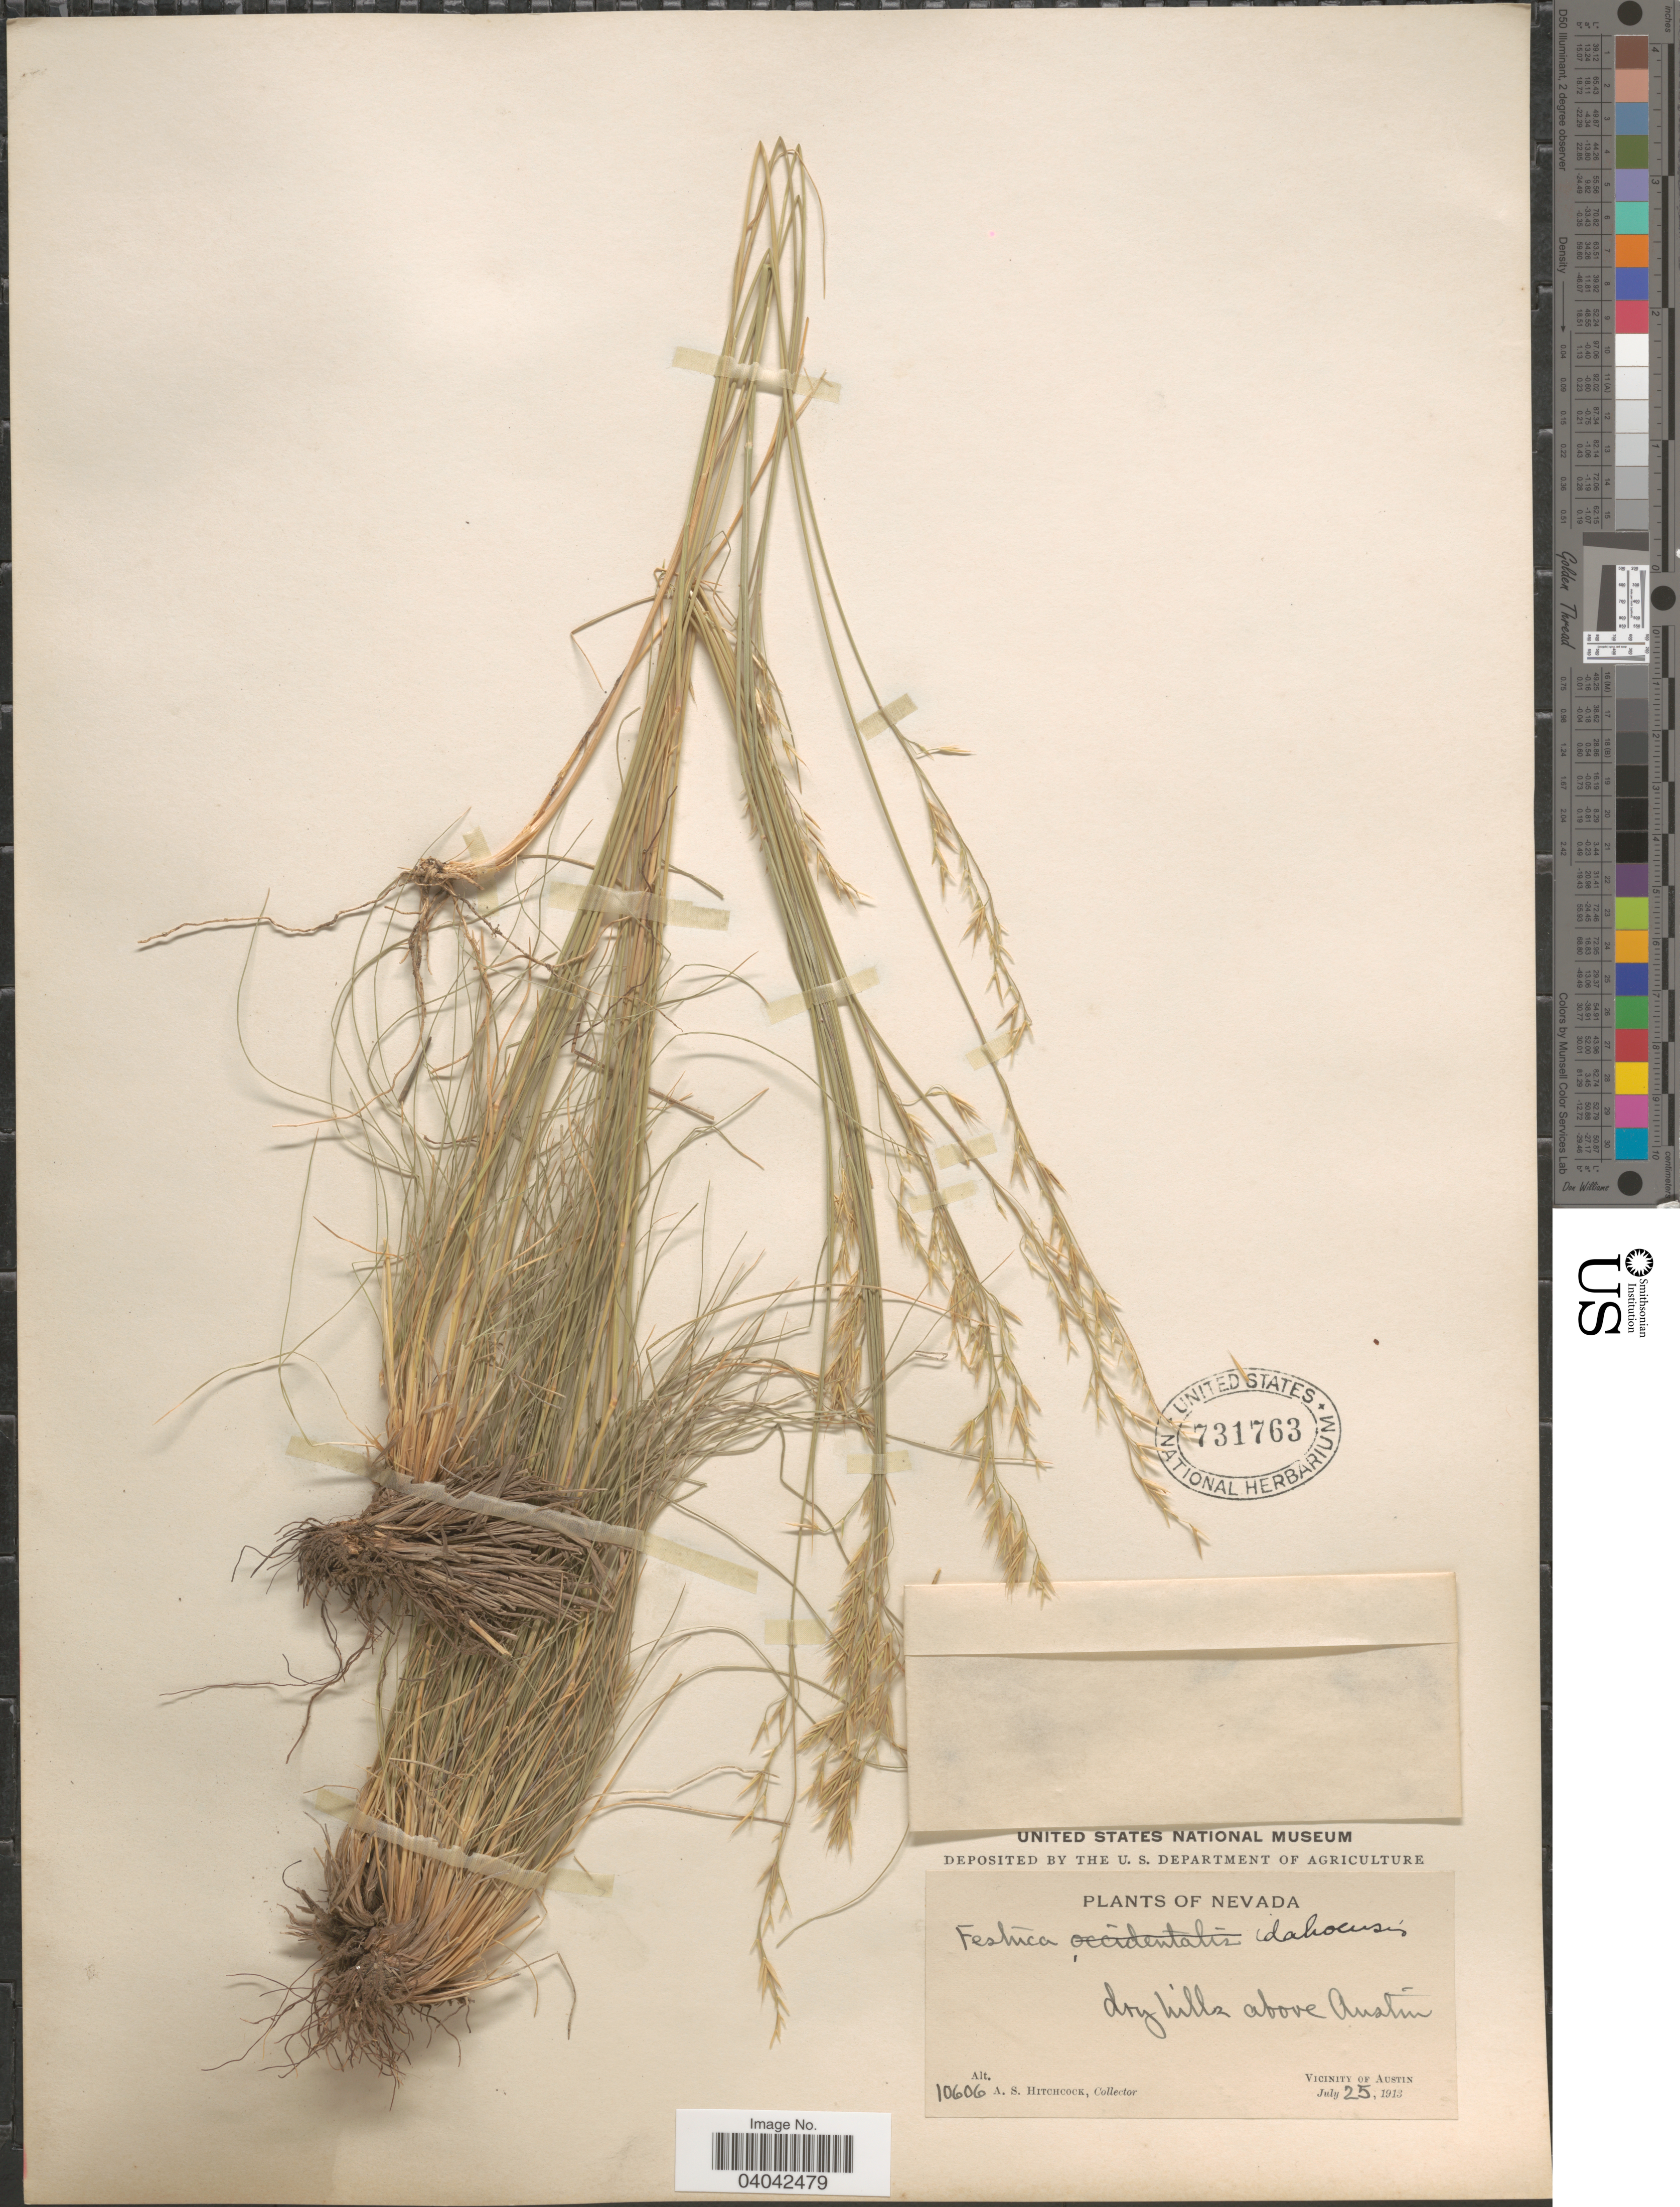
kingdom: Plantae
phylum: Tracheophyta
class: Liliopsida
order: Poales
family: Poaceae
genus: Festuca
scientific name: Festuca idahoensis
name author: Elmer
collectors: A. S. Hitchcock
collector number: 10606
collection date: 1913-07-25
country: United States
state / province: Nevada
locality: Above Austin. Vicinity of Austin.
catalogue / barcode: US 731763